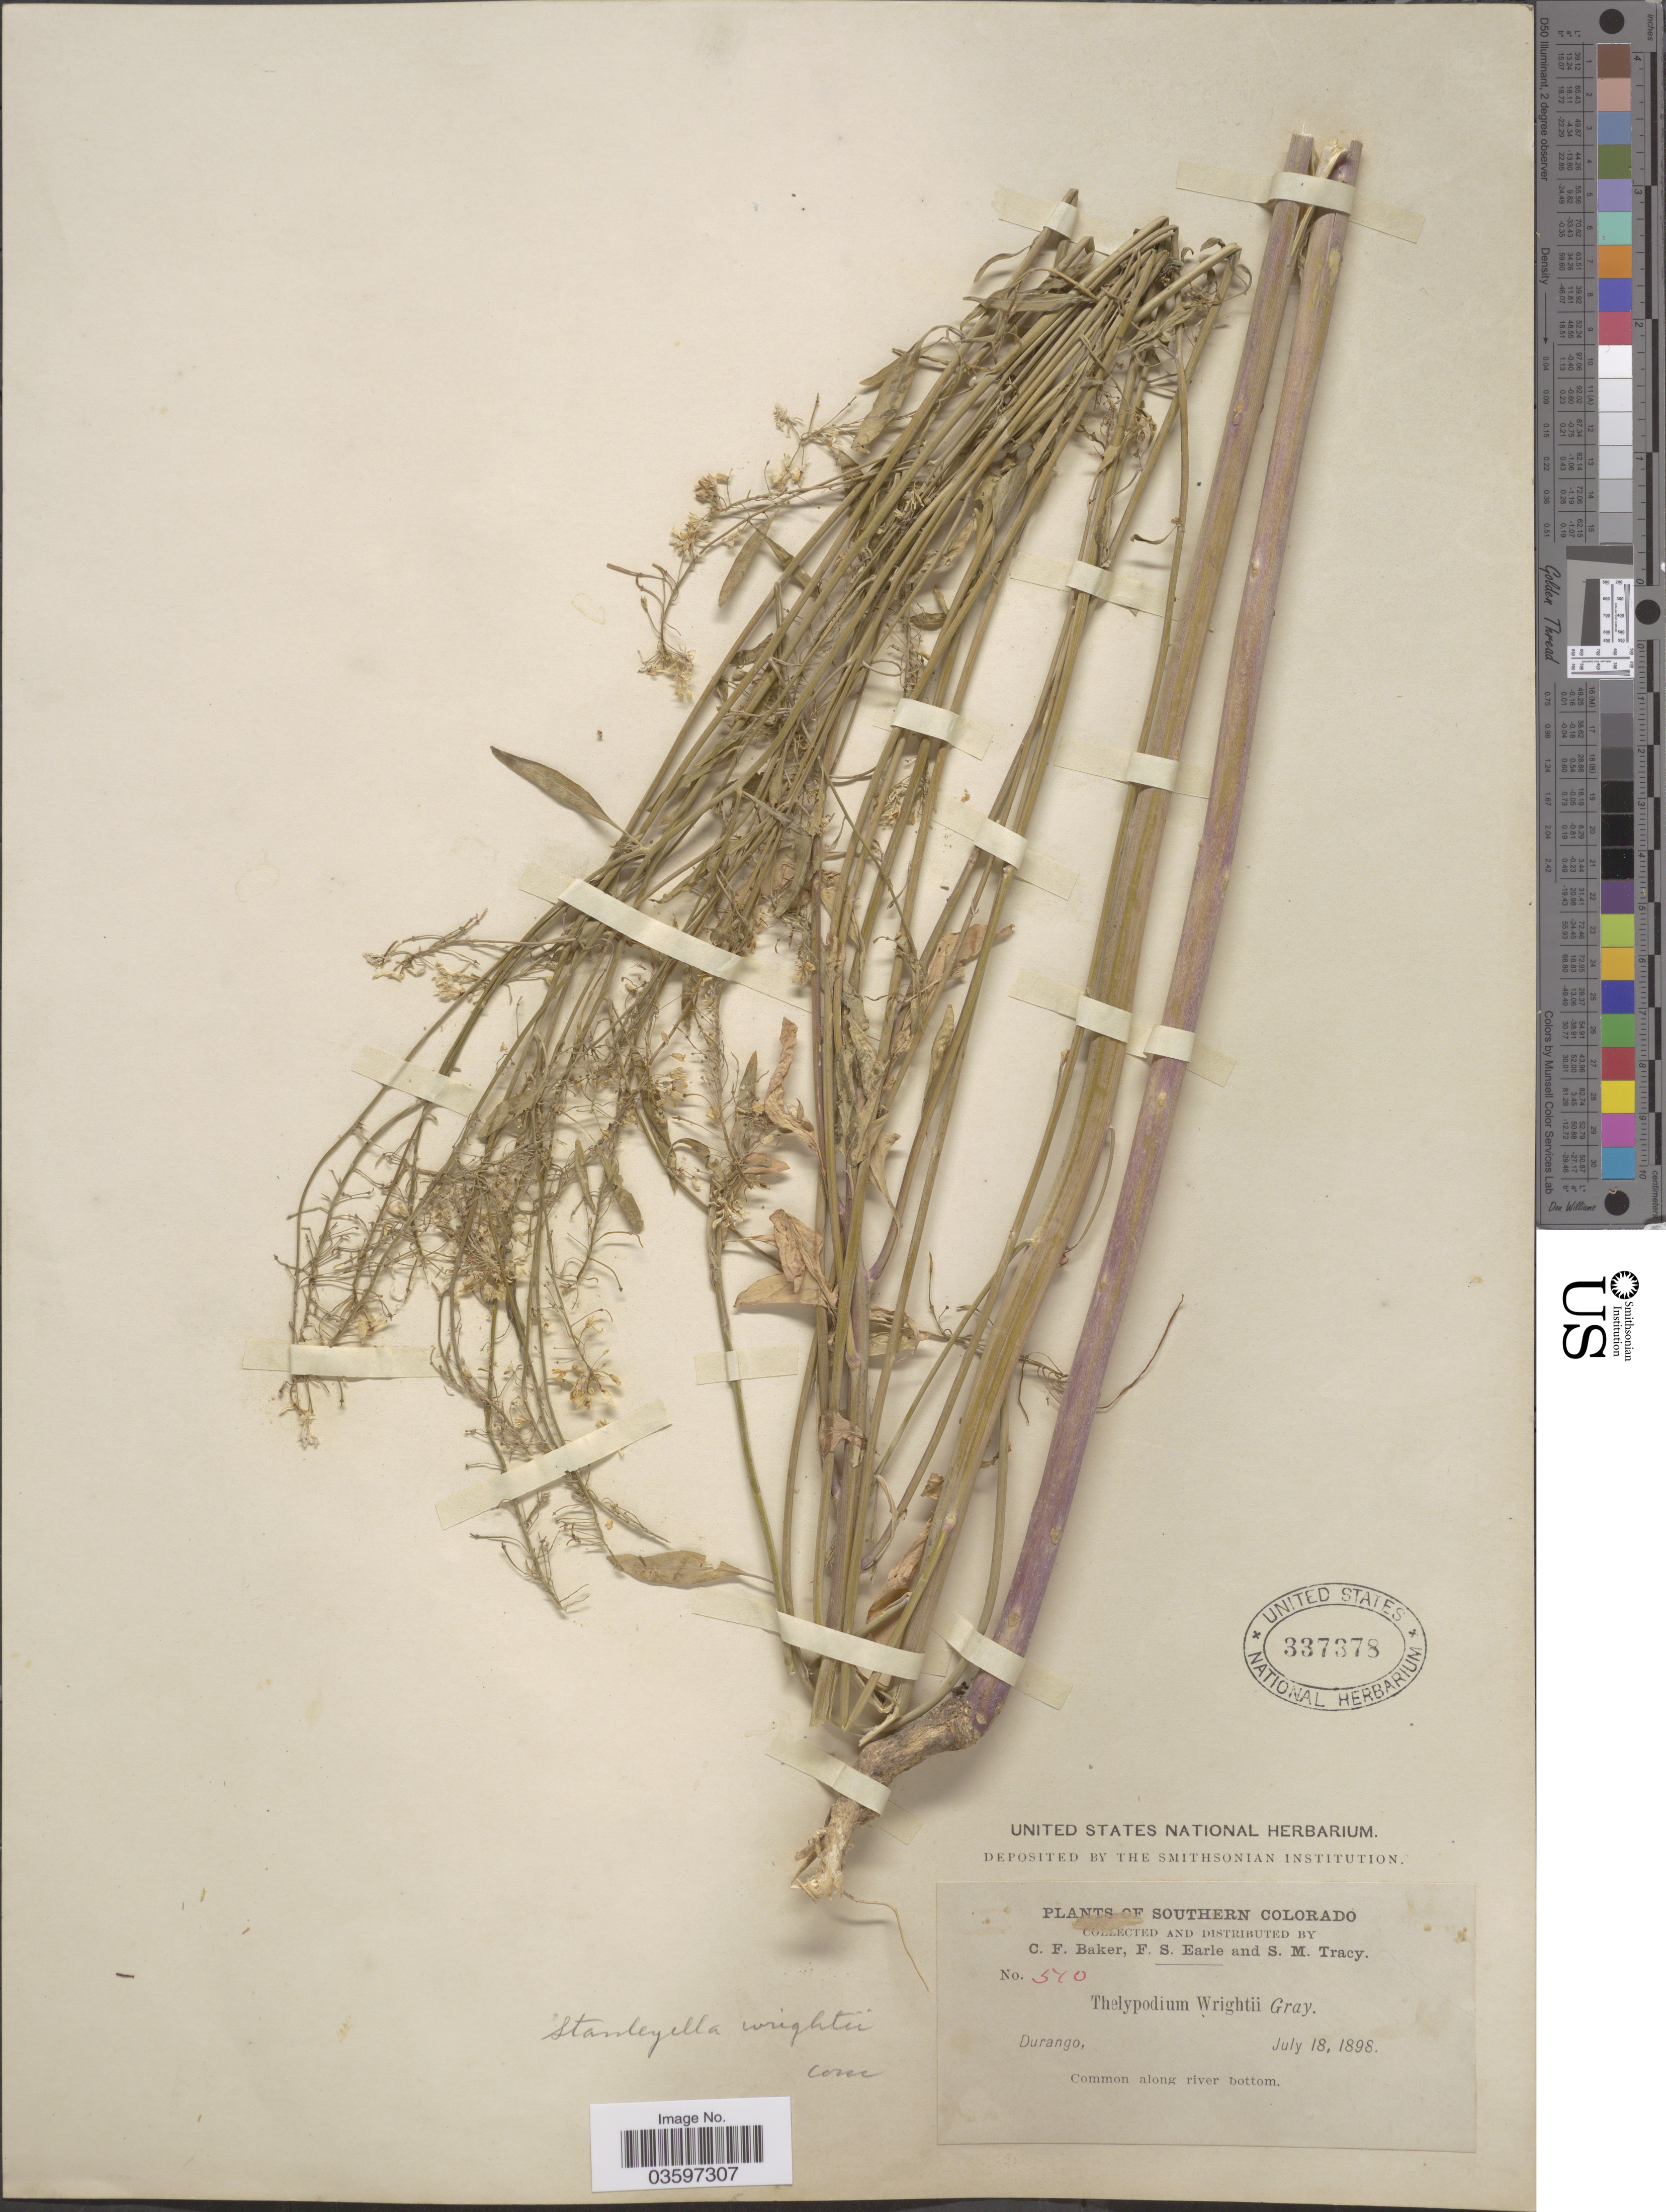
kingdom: Plantae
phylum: Tracheophyta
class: Magnoliopsida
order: Brassicales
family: Brassicaceae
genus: Stanleyella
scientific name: Stanleyella wrightii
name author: Rydb.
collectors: C. F. Baker, F. S. Earle & S. M. Tracy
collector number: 510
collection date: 1898-07-18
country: United States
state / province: Colorado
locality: Southern Colorado. Durango.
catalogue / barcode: US 337378